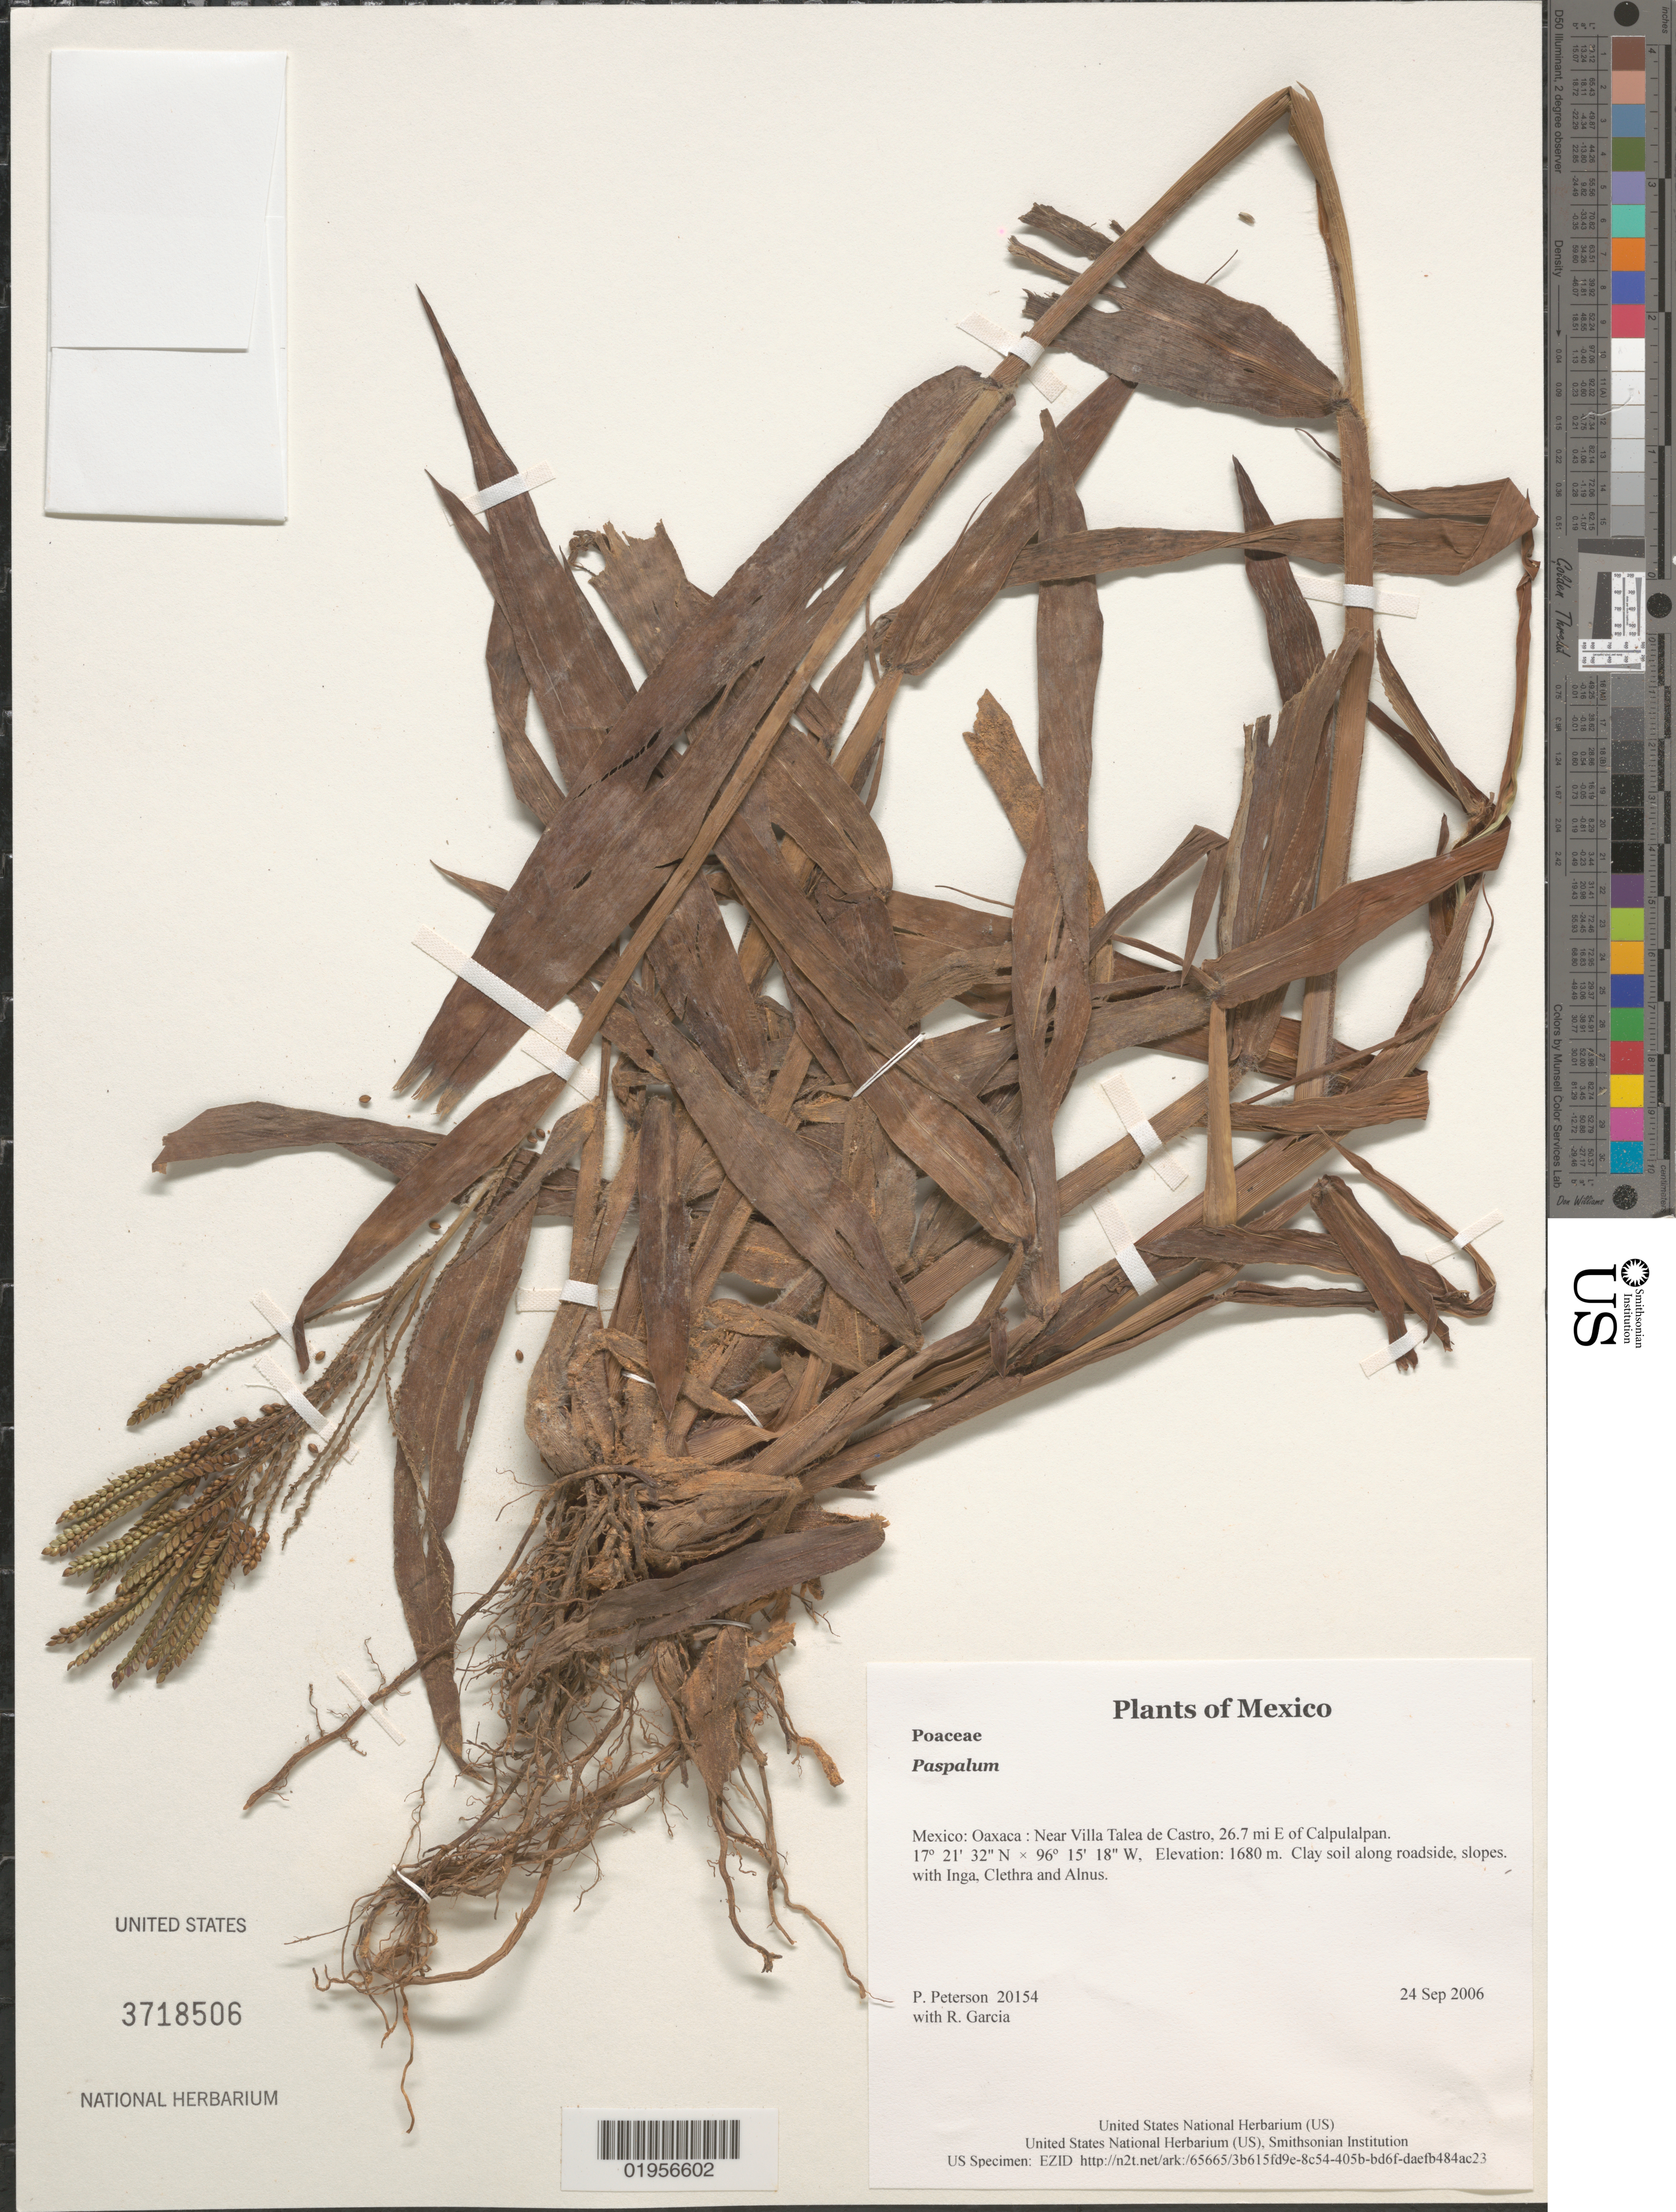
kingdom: Plantae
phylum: Tracheophyta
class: Liliopsida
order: Poales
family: Poaceae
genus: Paspalum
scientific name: Paspalum sp.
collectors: P. M. Peterson & R. Garcia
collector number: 20154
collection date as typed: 24 Sep 2006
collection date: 2006-09-24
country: Mexico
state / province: Oaxaca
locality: Near Villa Talea de Castro, 26.7 mi E of Calpulalpan.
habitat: Clay soil along roadside, slopes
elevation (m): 1680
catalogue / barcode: US 3718506